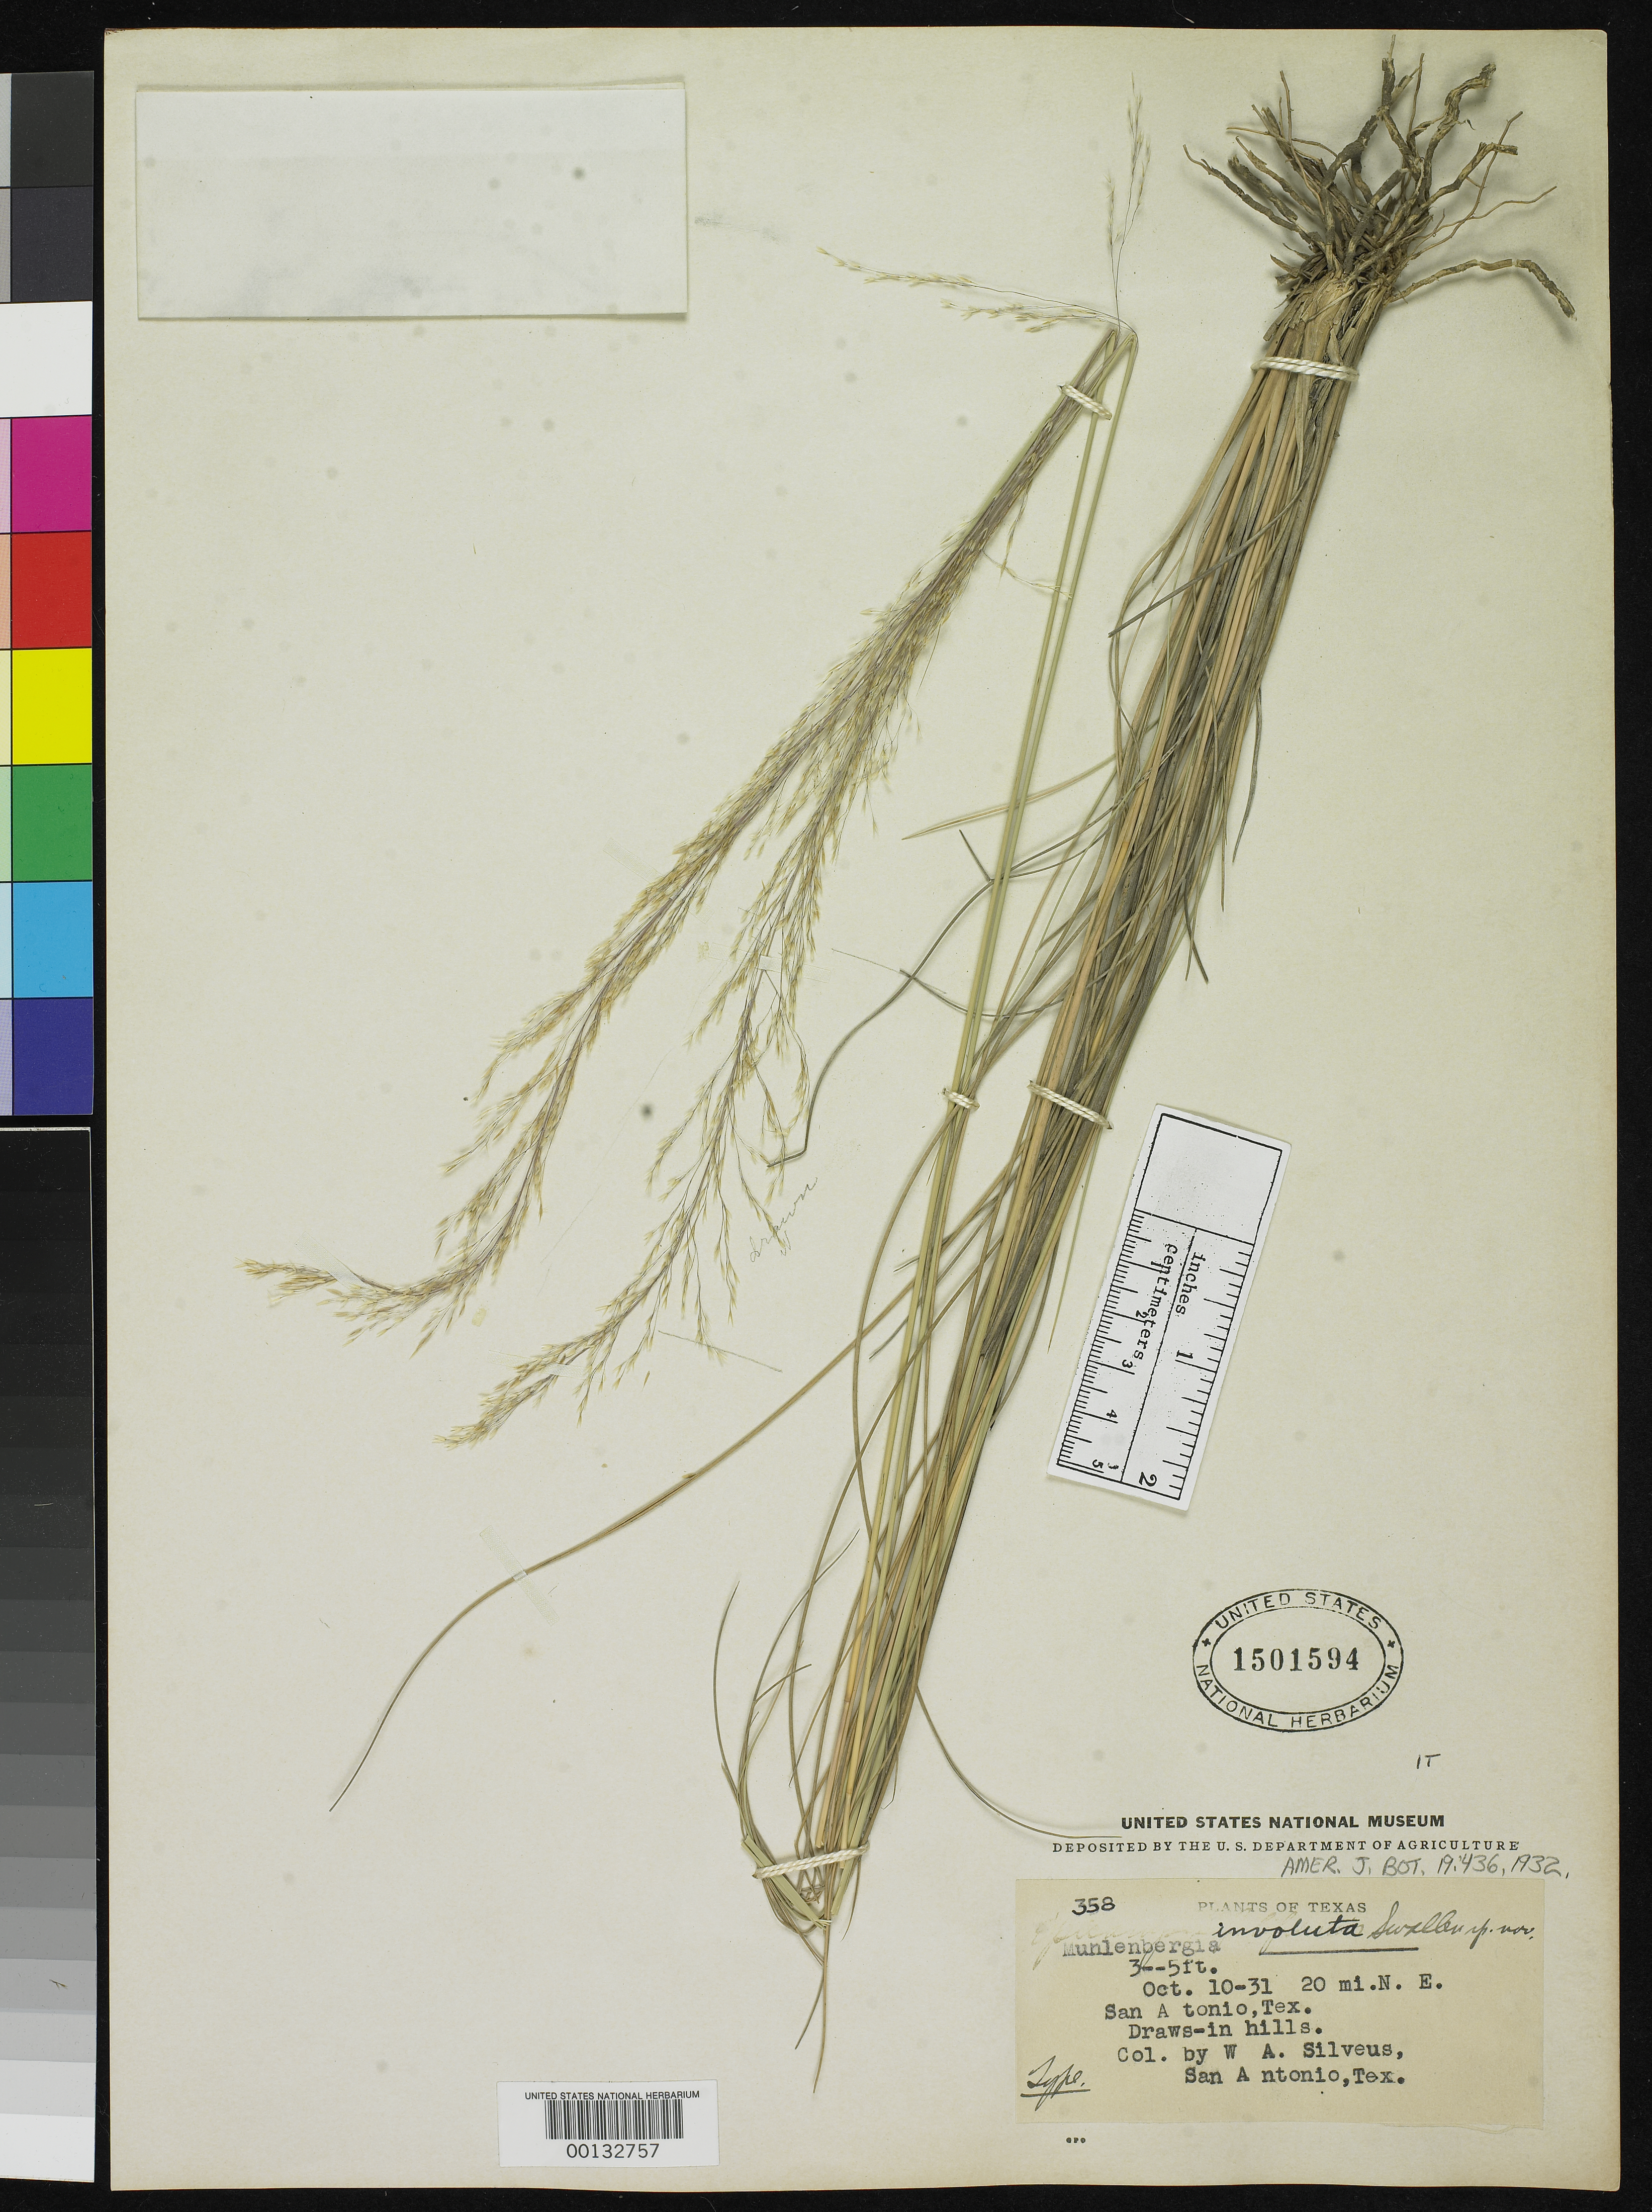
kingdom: Plantae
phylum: Tracheophyta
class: Liliopsida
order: Poales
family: Poaceae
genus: Muhlenbergia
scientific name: Muhlenbergia involuta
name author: Swallen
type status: Isotype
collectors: W. Silveus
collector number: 358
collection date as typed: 10 Oct 1931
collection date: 1931-10-10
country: United States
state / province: Texas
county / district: Bexar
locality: San Antonio.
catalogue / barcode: US 1501594